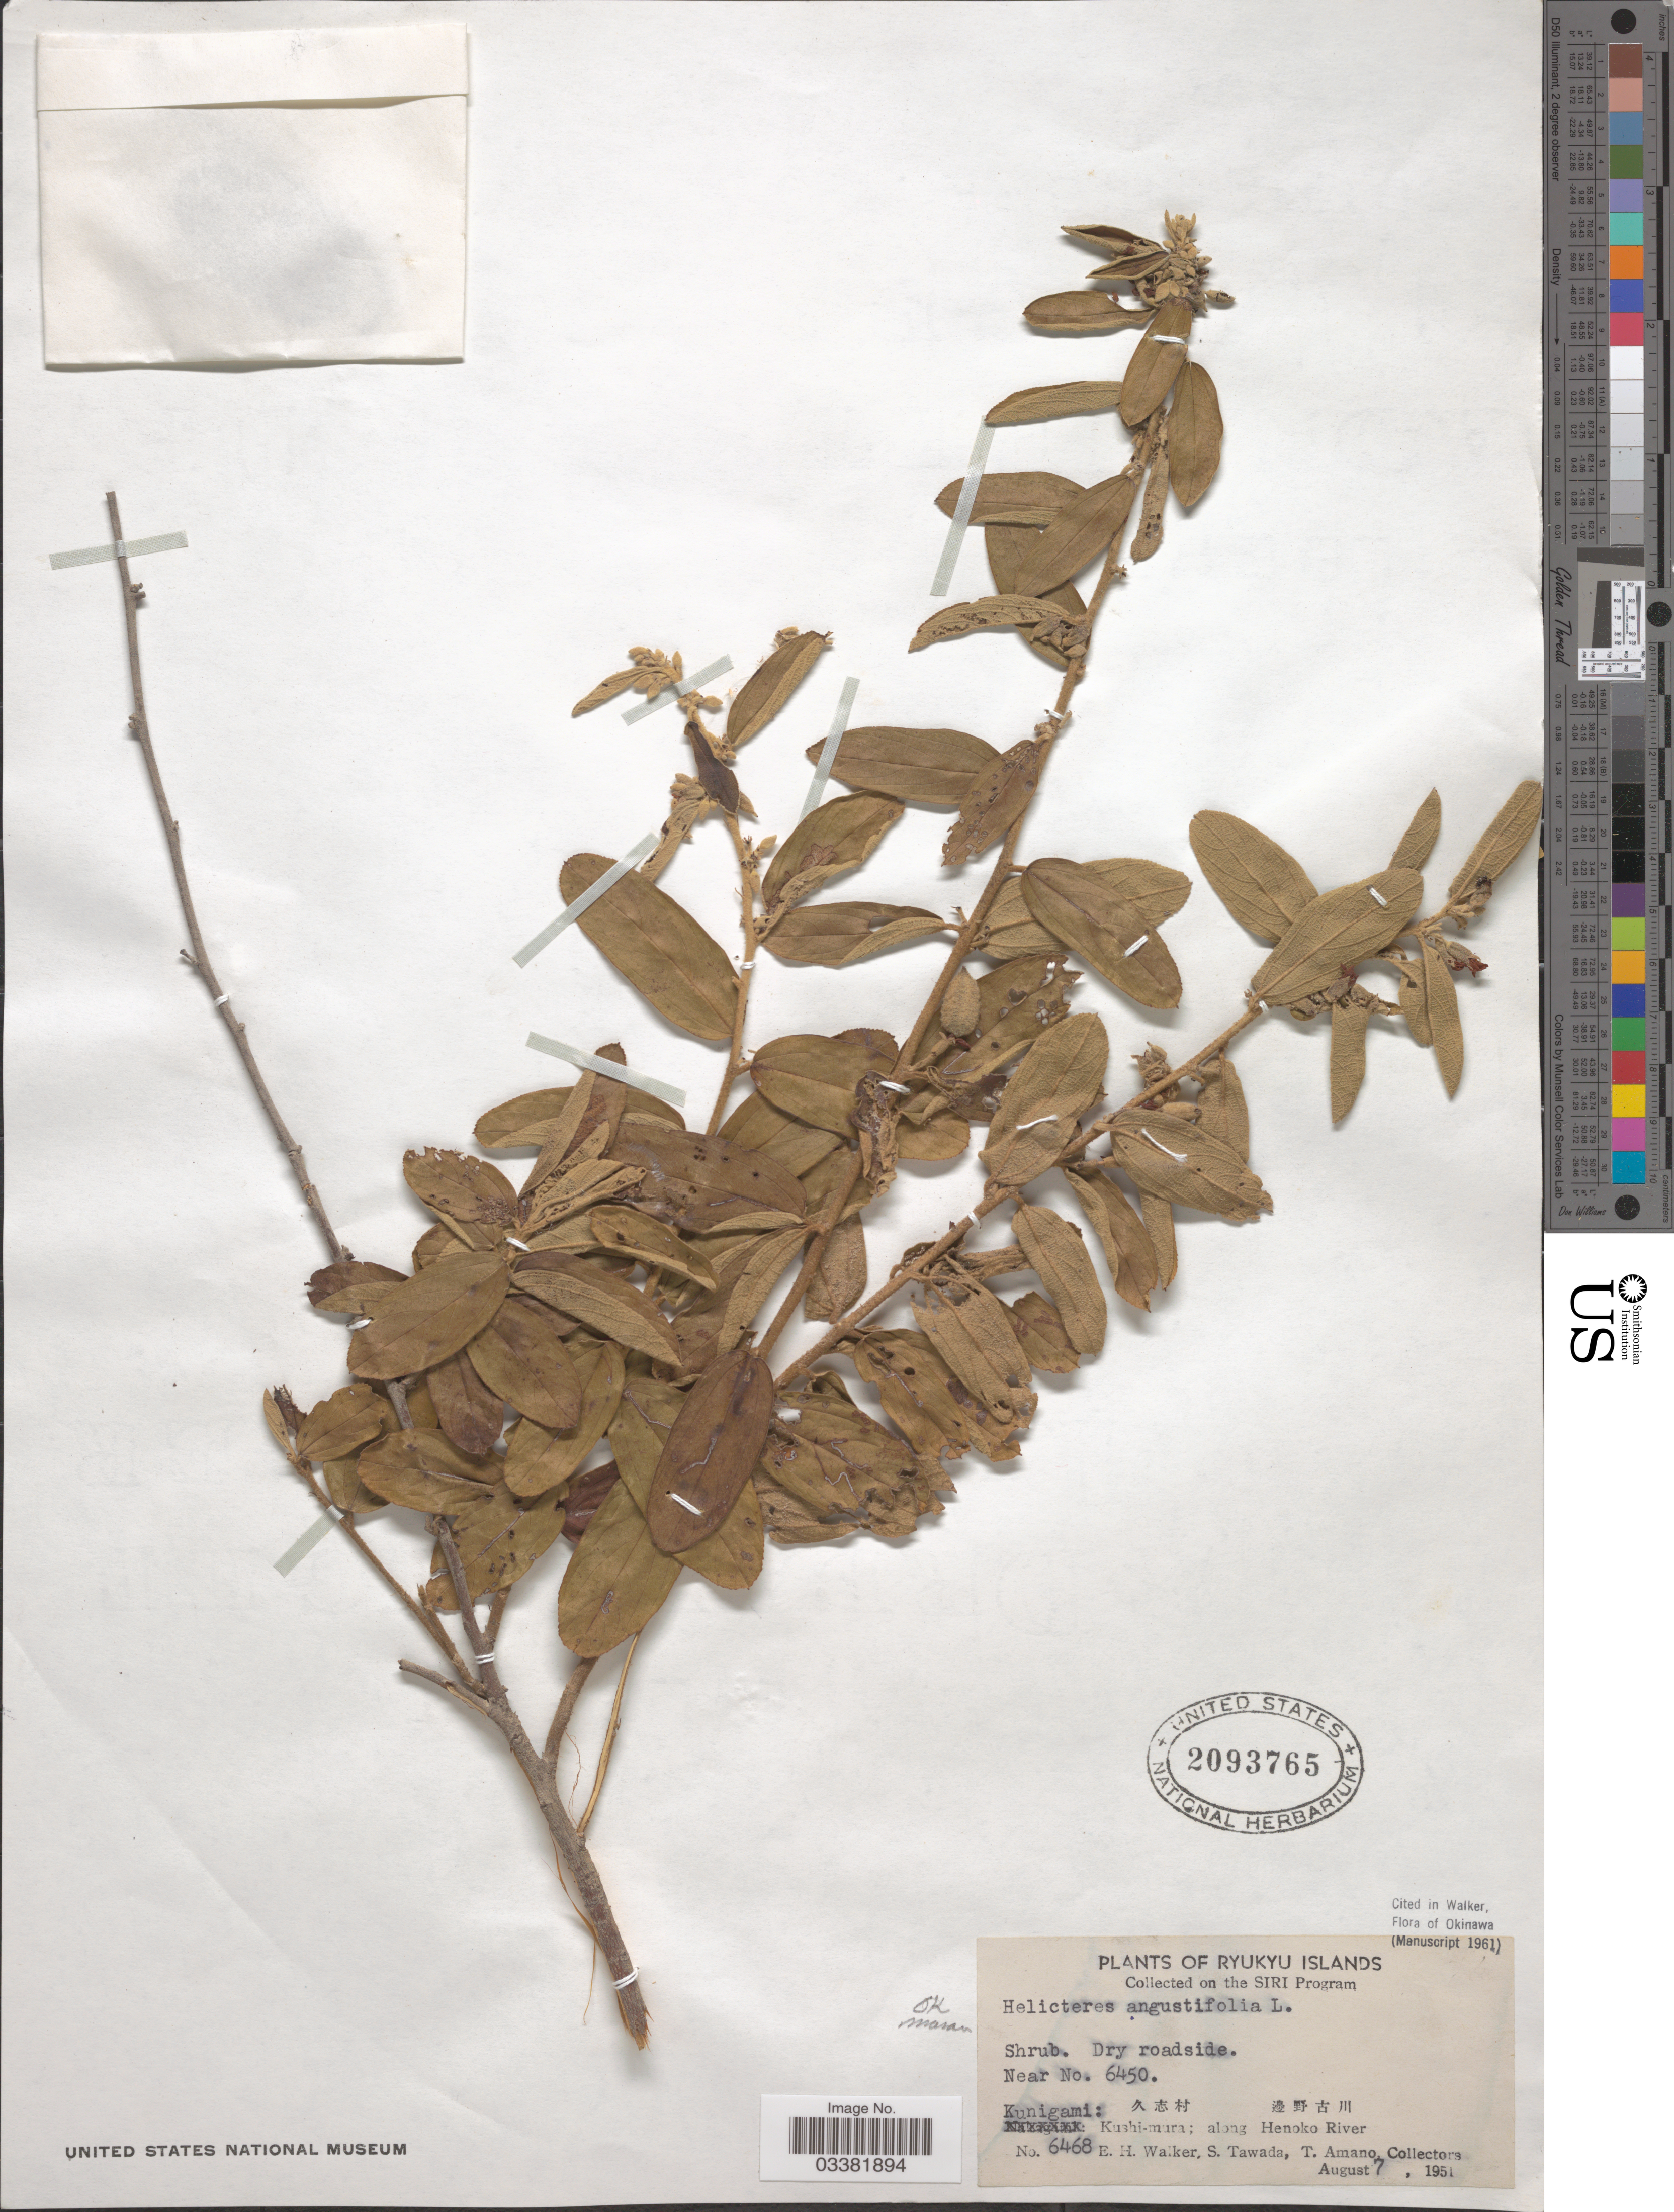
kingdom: Plantae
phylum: Tracheophyta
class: Magnoliopsida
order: Malvales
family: Malvaceae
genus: Helicteres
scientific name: Helicteres angustifolia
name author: L.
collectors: E. H. Walker, S. Tawada & T. Amano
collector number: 6468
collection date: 1951-08-07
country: Japan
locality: Ryukyu Islands. Kunigami: Kushi-mura; along Henoko River.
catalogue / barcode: US 2093765